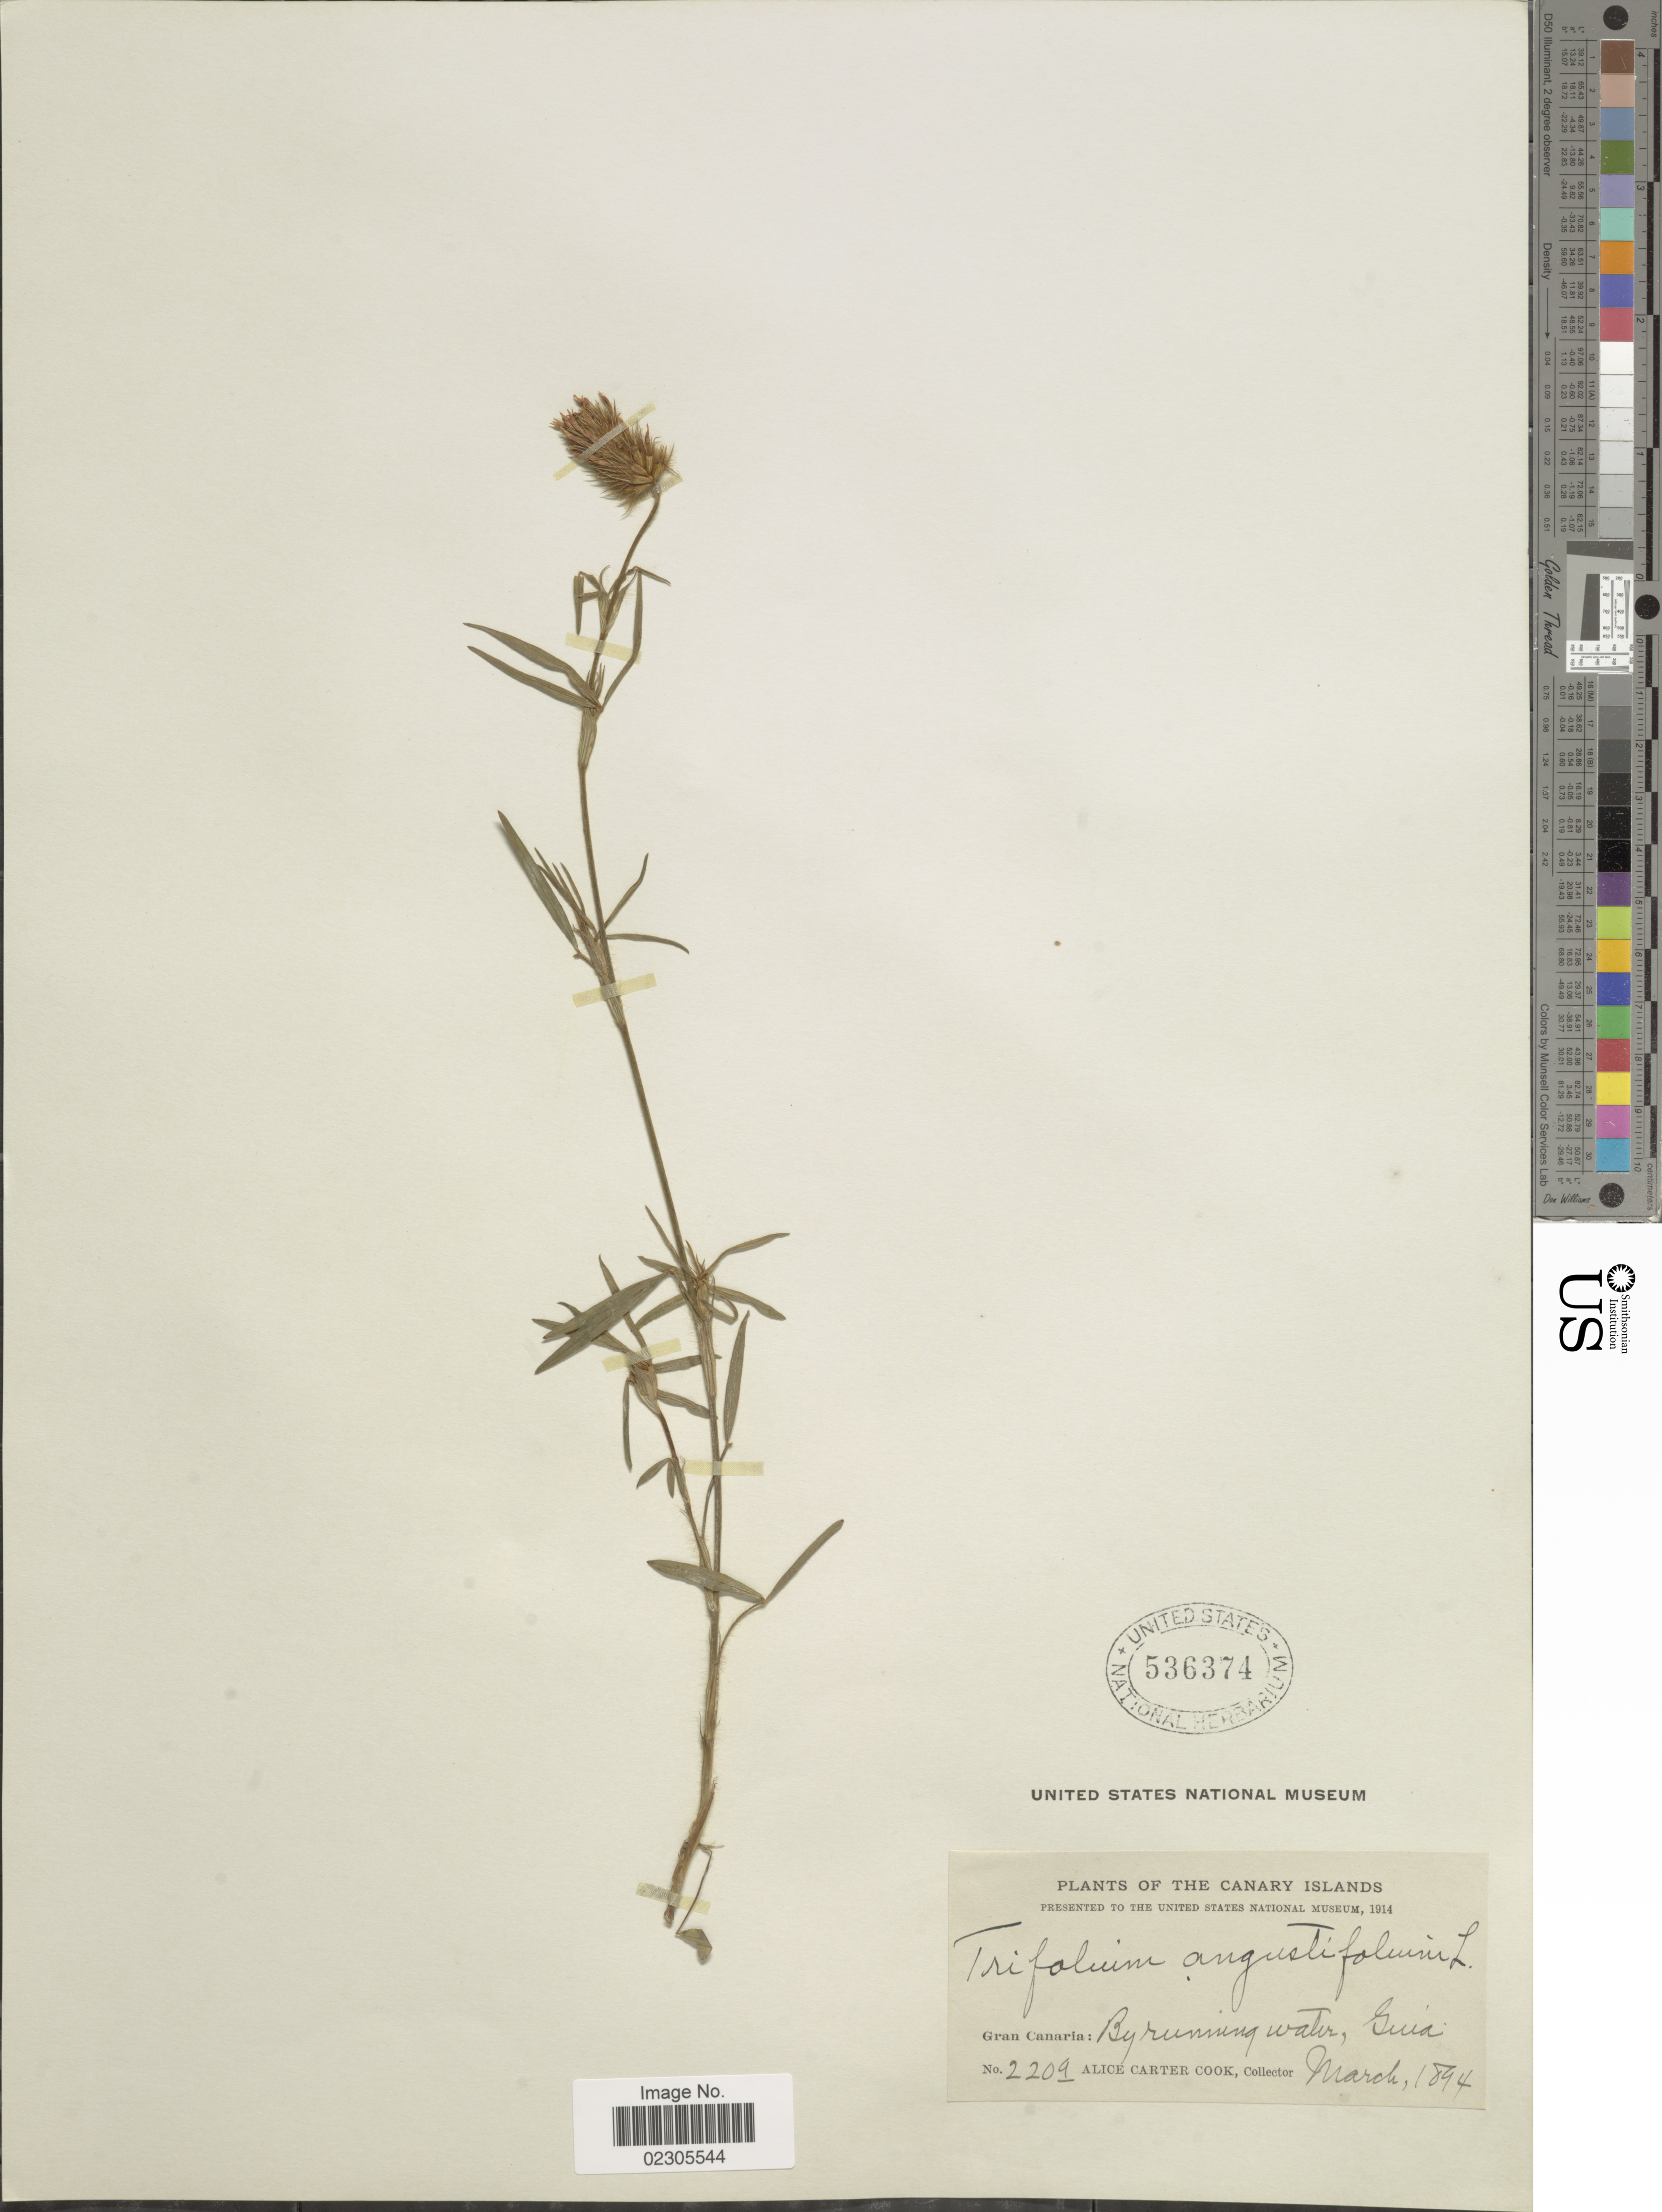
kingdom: Plantae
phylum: Tracheophyta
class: Magnoliopsida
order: Fabales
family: Fabaceae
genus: Trifolium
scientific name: Trifolium angustifolium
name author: L.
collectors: Alice C. Cook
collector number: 220a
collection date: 1894-03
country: Spain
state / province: Canarias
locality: Canary island, Gran Canaria: By running water, Guia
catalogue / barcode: US 536374